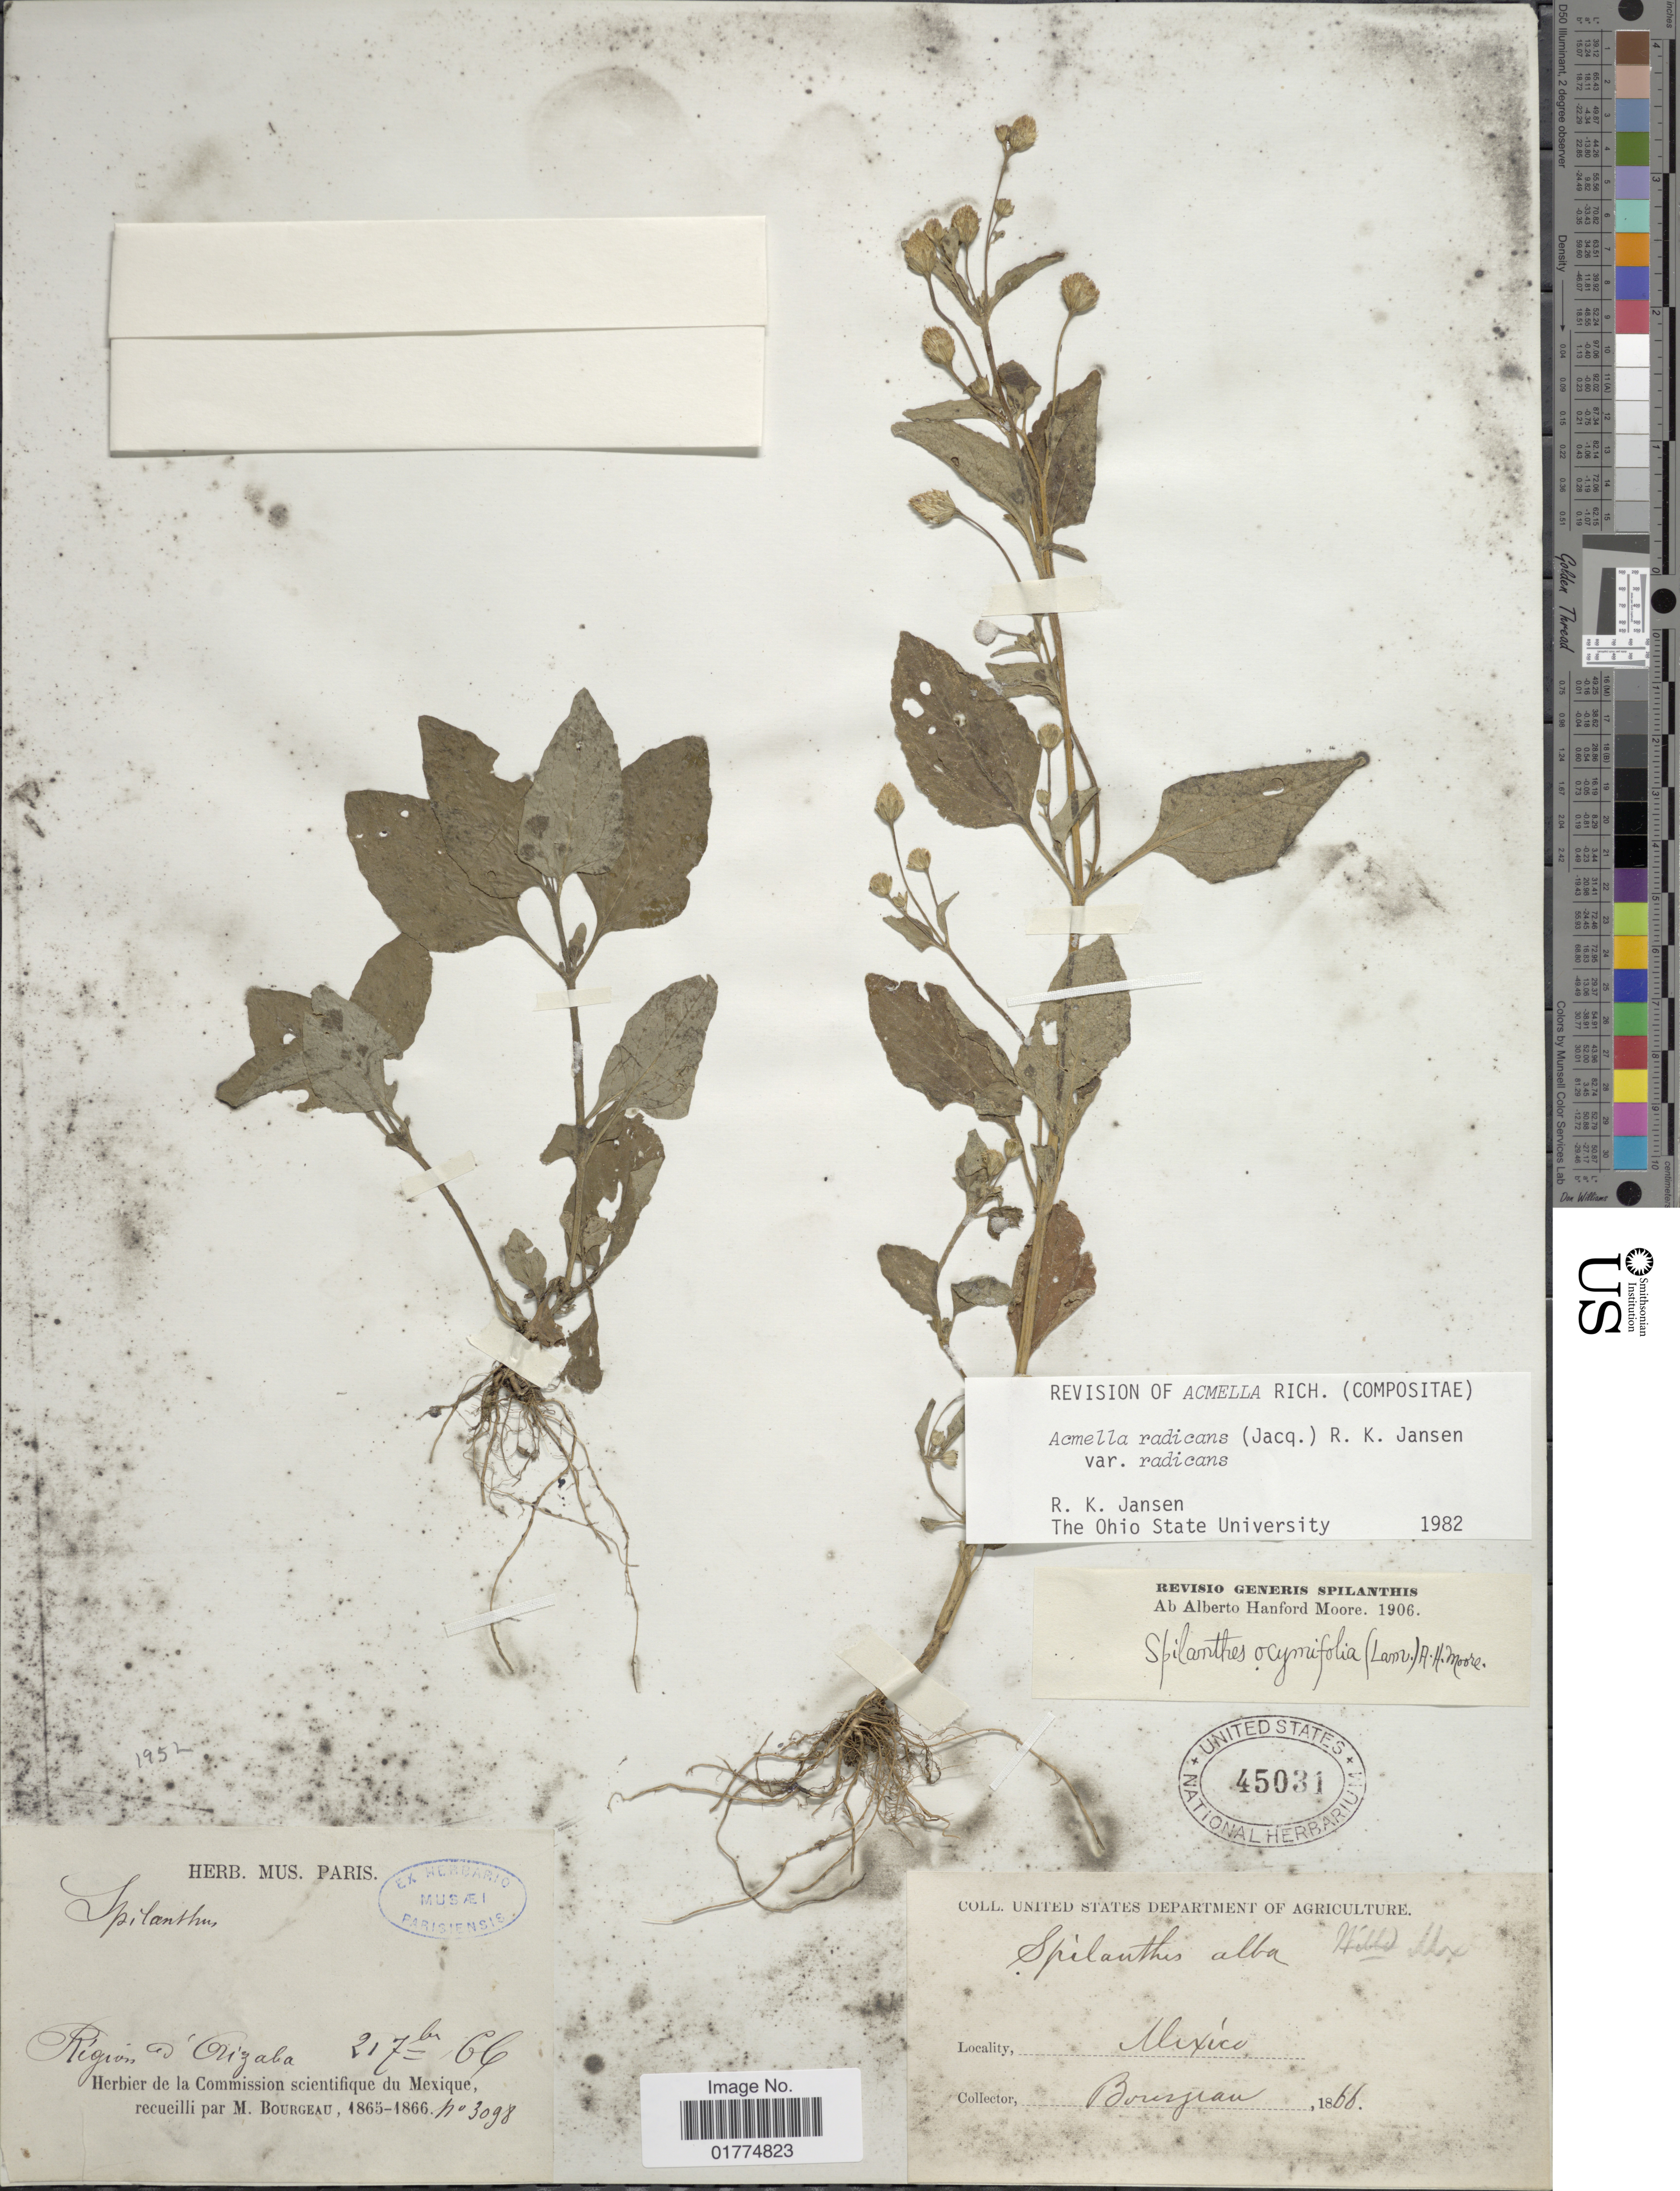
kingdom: Plantae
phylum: Tracheophyta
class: Magnoliopsida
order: Asterales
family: Asteraceae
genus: Acmella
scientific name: Acmella radicans var. radicans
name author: (Jacq.) R.K. Jansen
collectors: M. Bourgeau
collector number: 3098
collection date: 1866-09-21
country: Mexico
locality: Region D'Orizaba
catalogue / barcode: US 45031